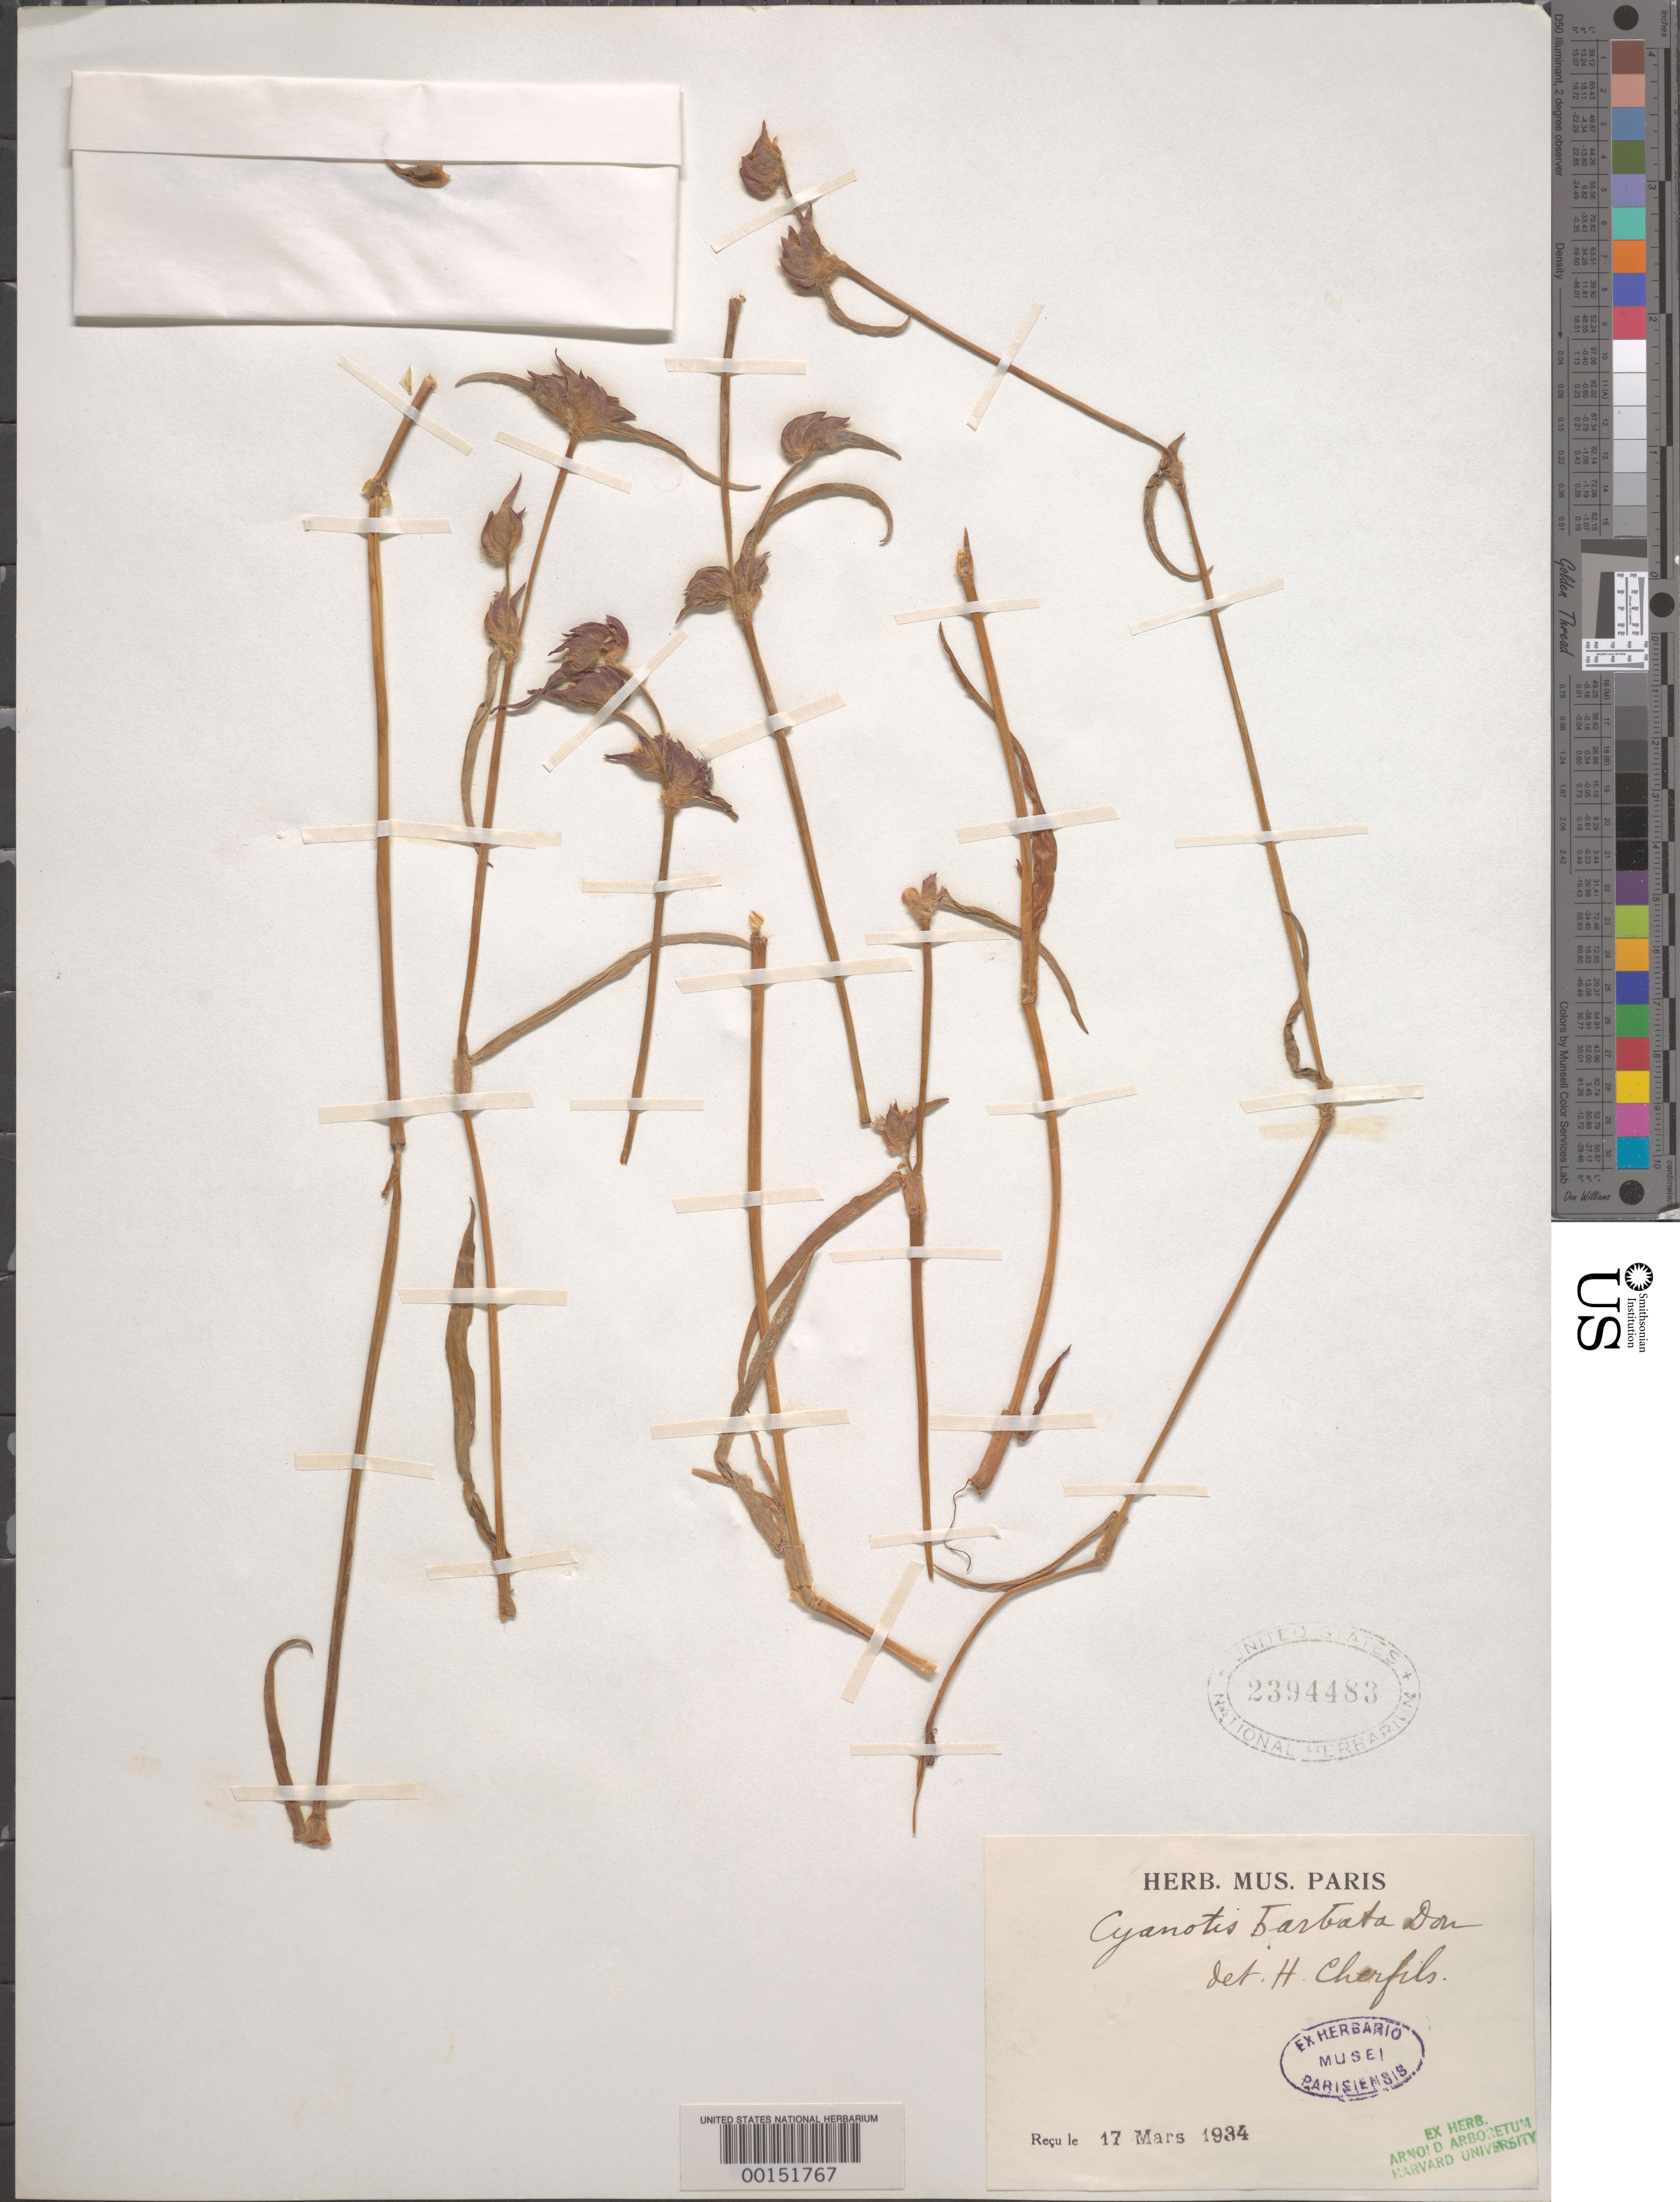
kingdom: Plantae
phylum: Tracheophyta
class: Liliopsida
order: Commelinales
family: Commelinaceae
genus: Cyanotis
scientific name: Cyanotis barbata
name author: D. Don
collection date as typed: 17 Mar 1934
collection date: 1934-03-17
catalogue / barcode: US 2394483